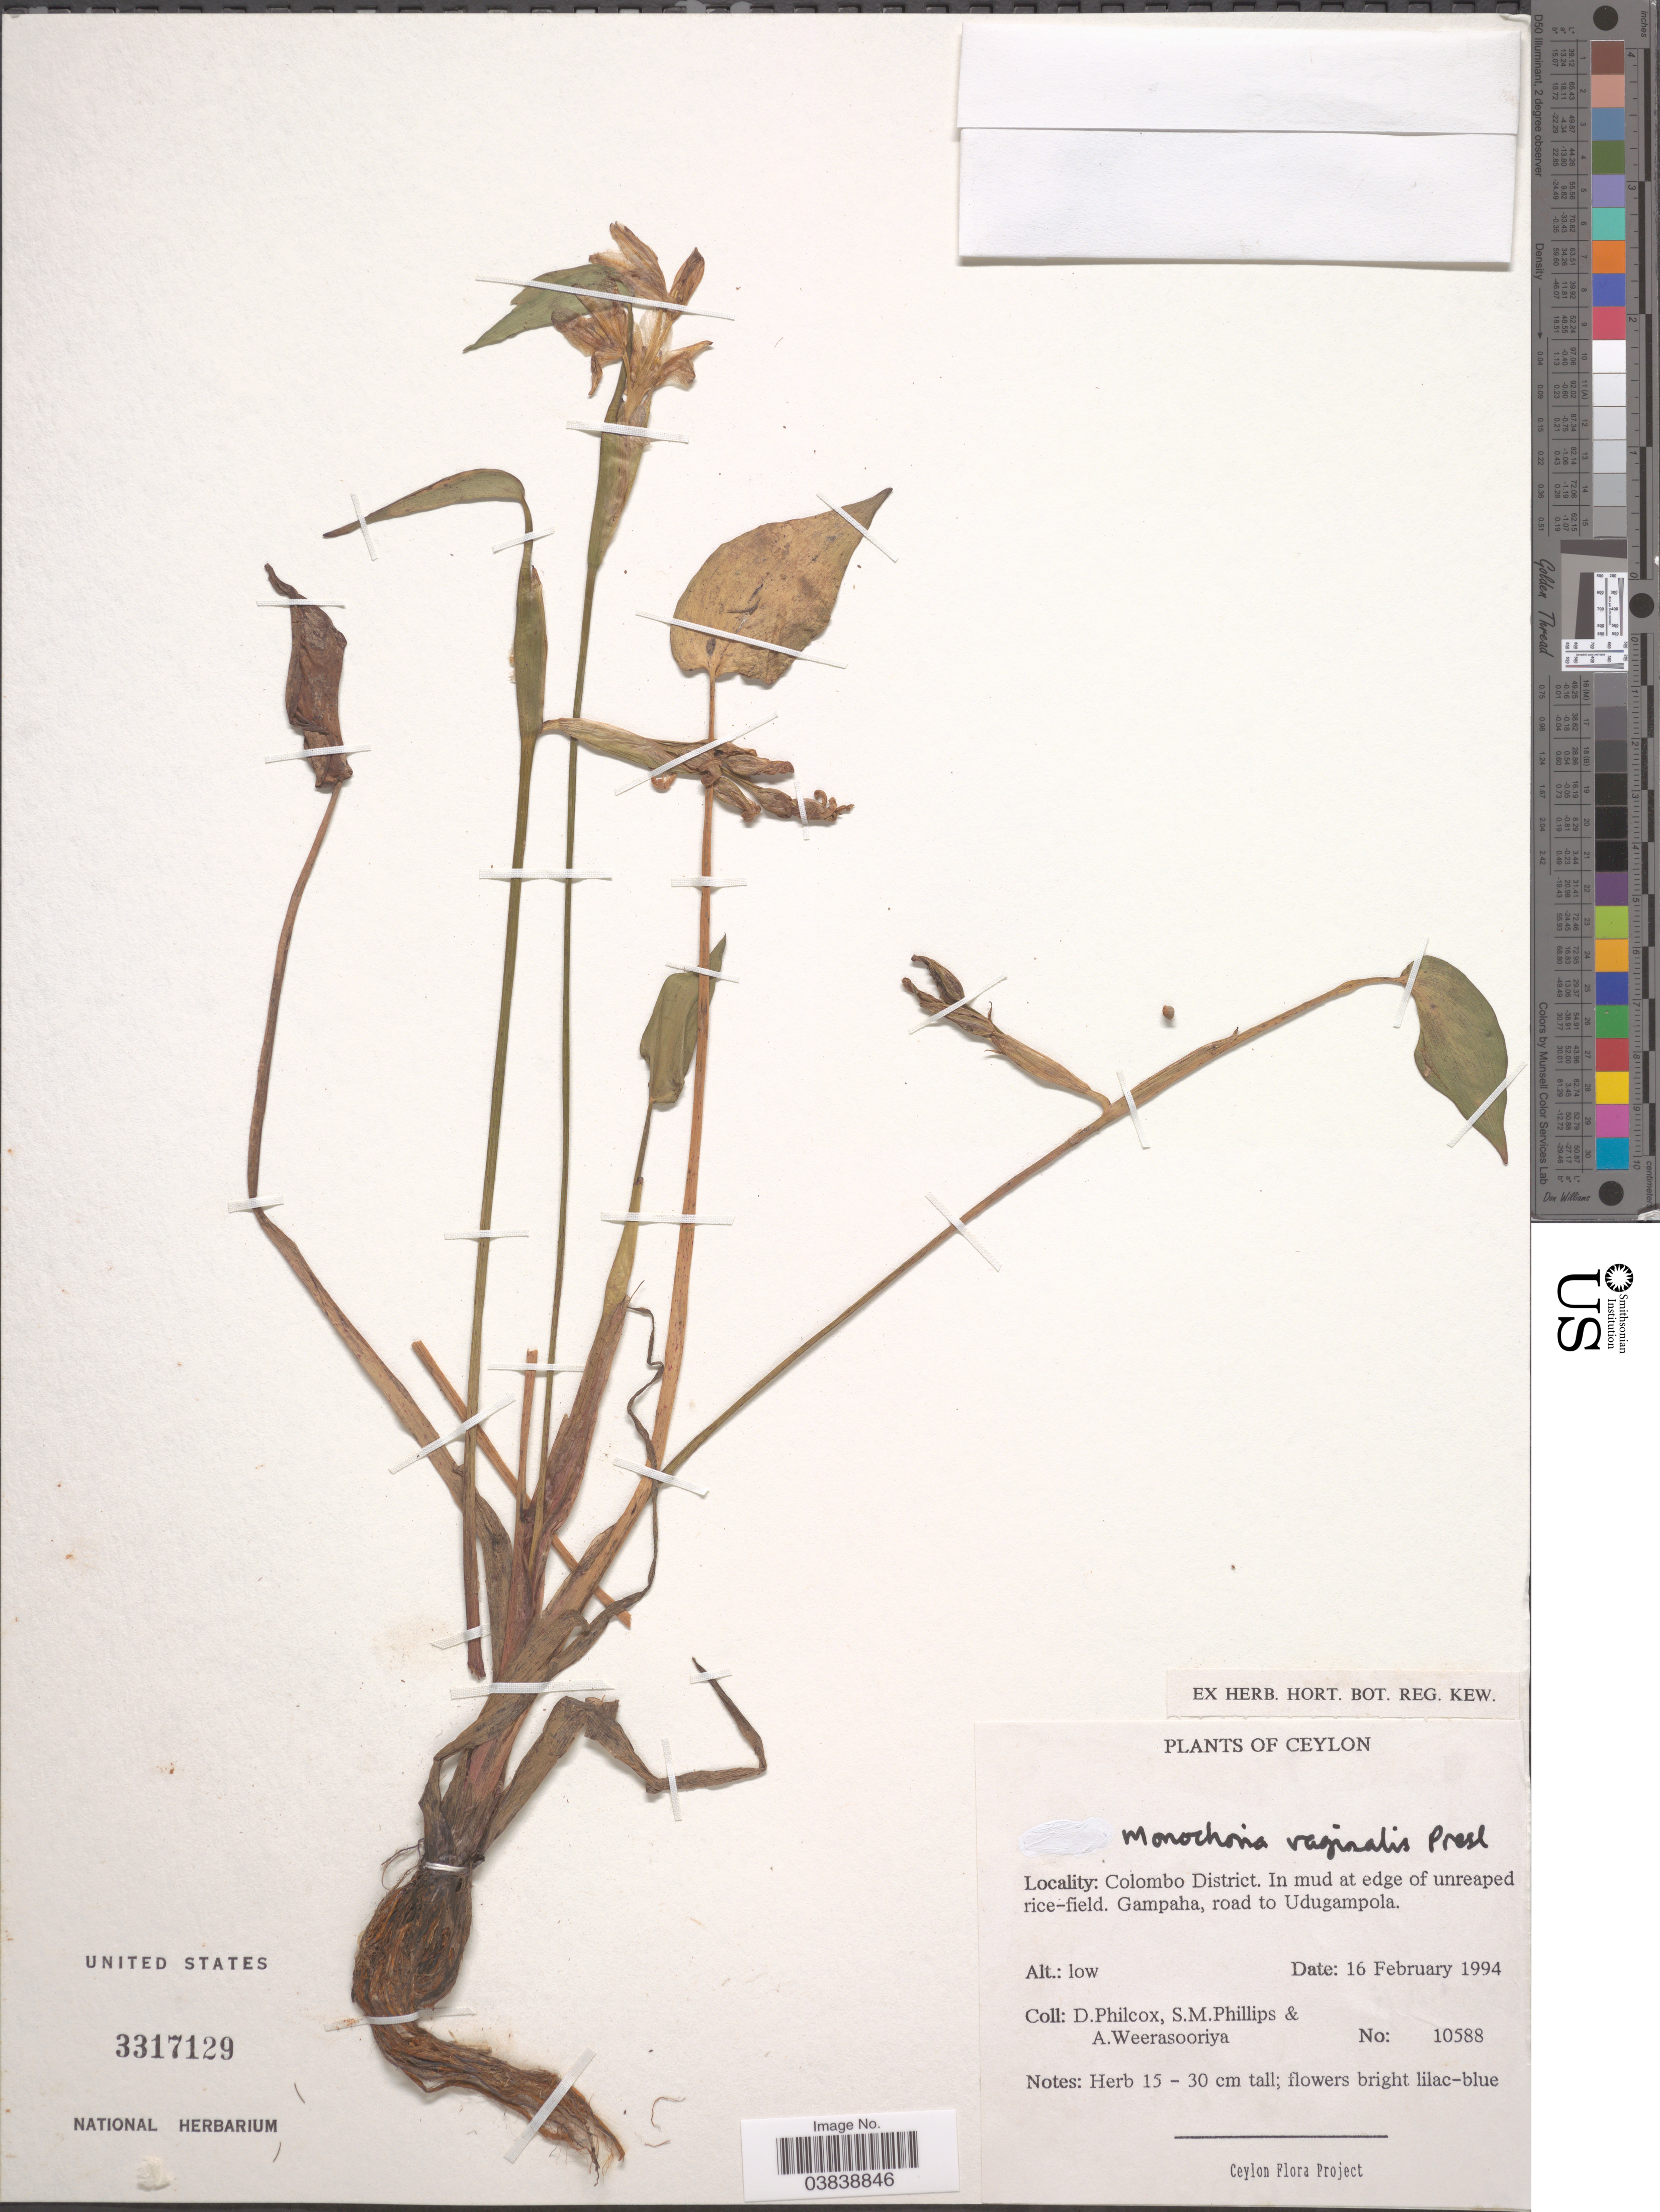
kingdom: Plantae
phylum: Tracheophyta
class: Liliopsida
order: Commelinales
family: Pontederiaceae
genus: Monochoria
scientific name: Monochoria vaginalis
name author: (Burm. f.) C. Presl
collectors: D. Philcox, S. M. Phillips & A. Weerasooriya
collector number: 10588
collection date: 1994-02-16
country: Sri Lanka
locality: Ceylon. Colombo District. In mud at edge of unreaped rice-field. Gampaha, road to Udugampola.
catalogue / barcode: US 3317129